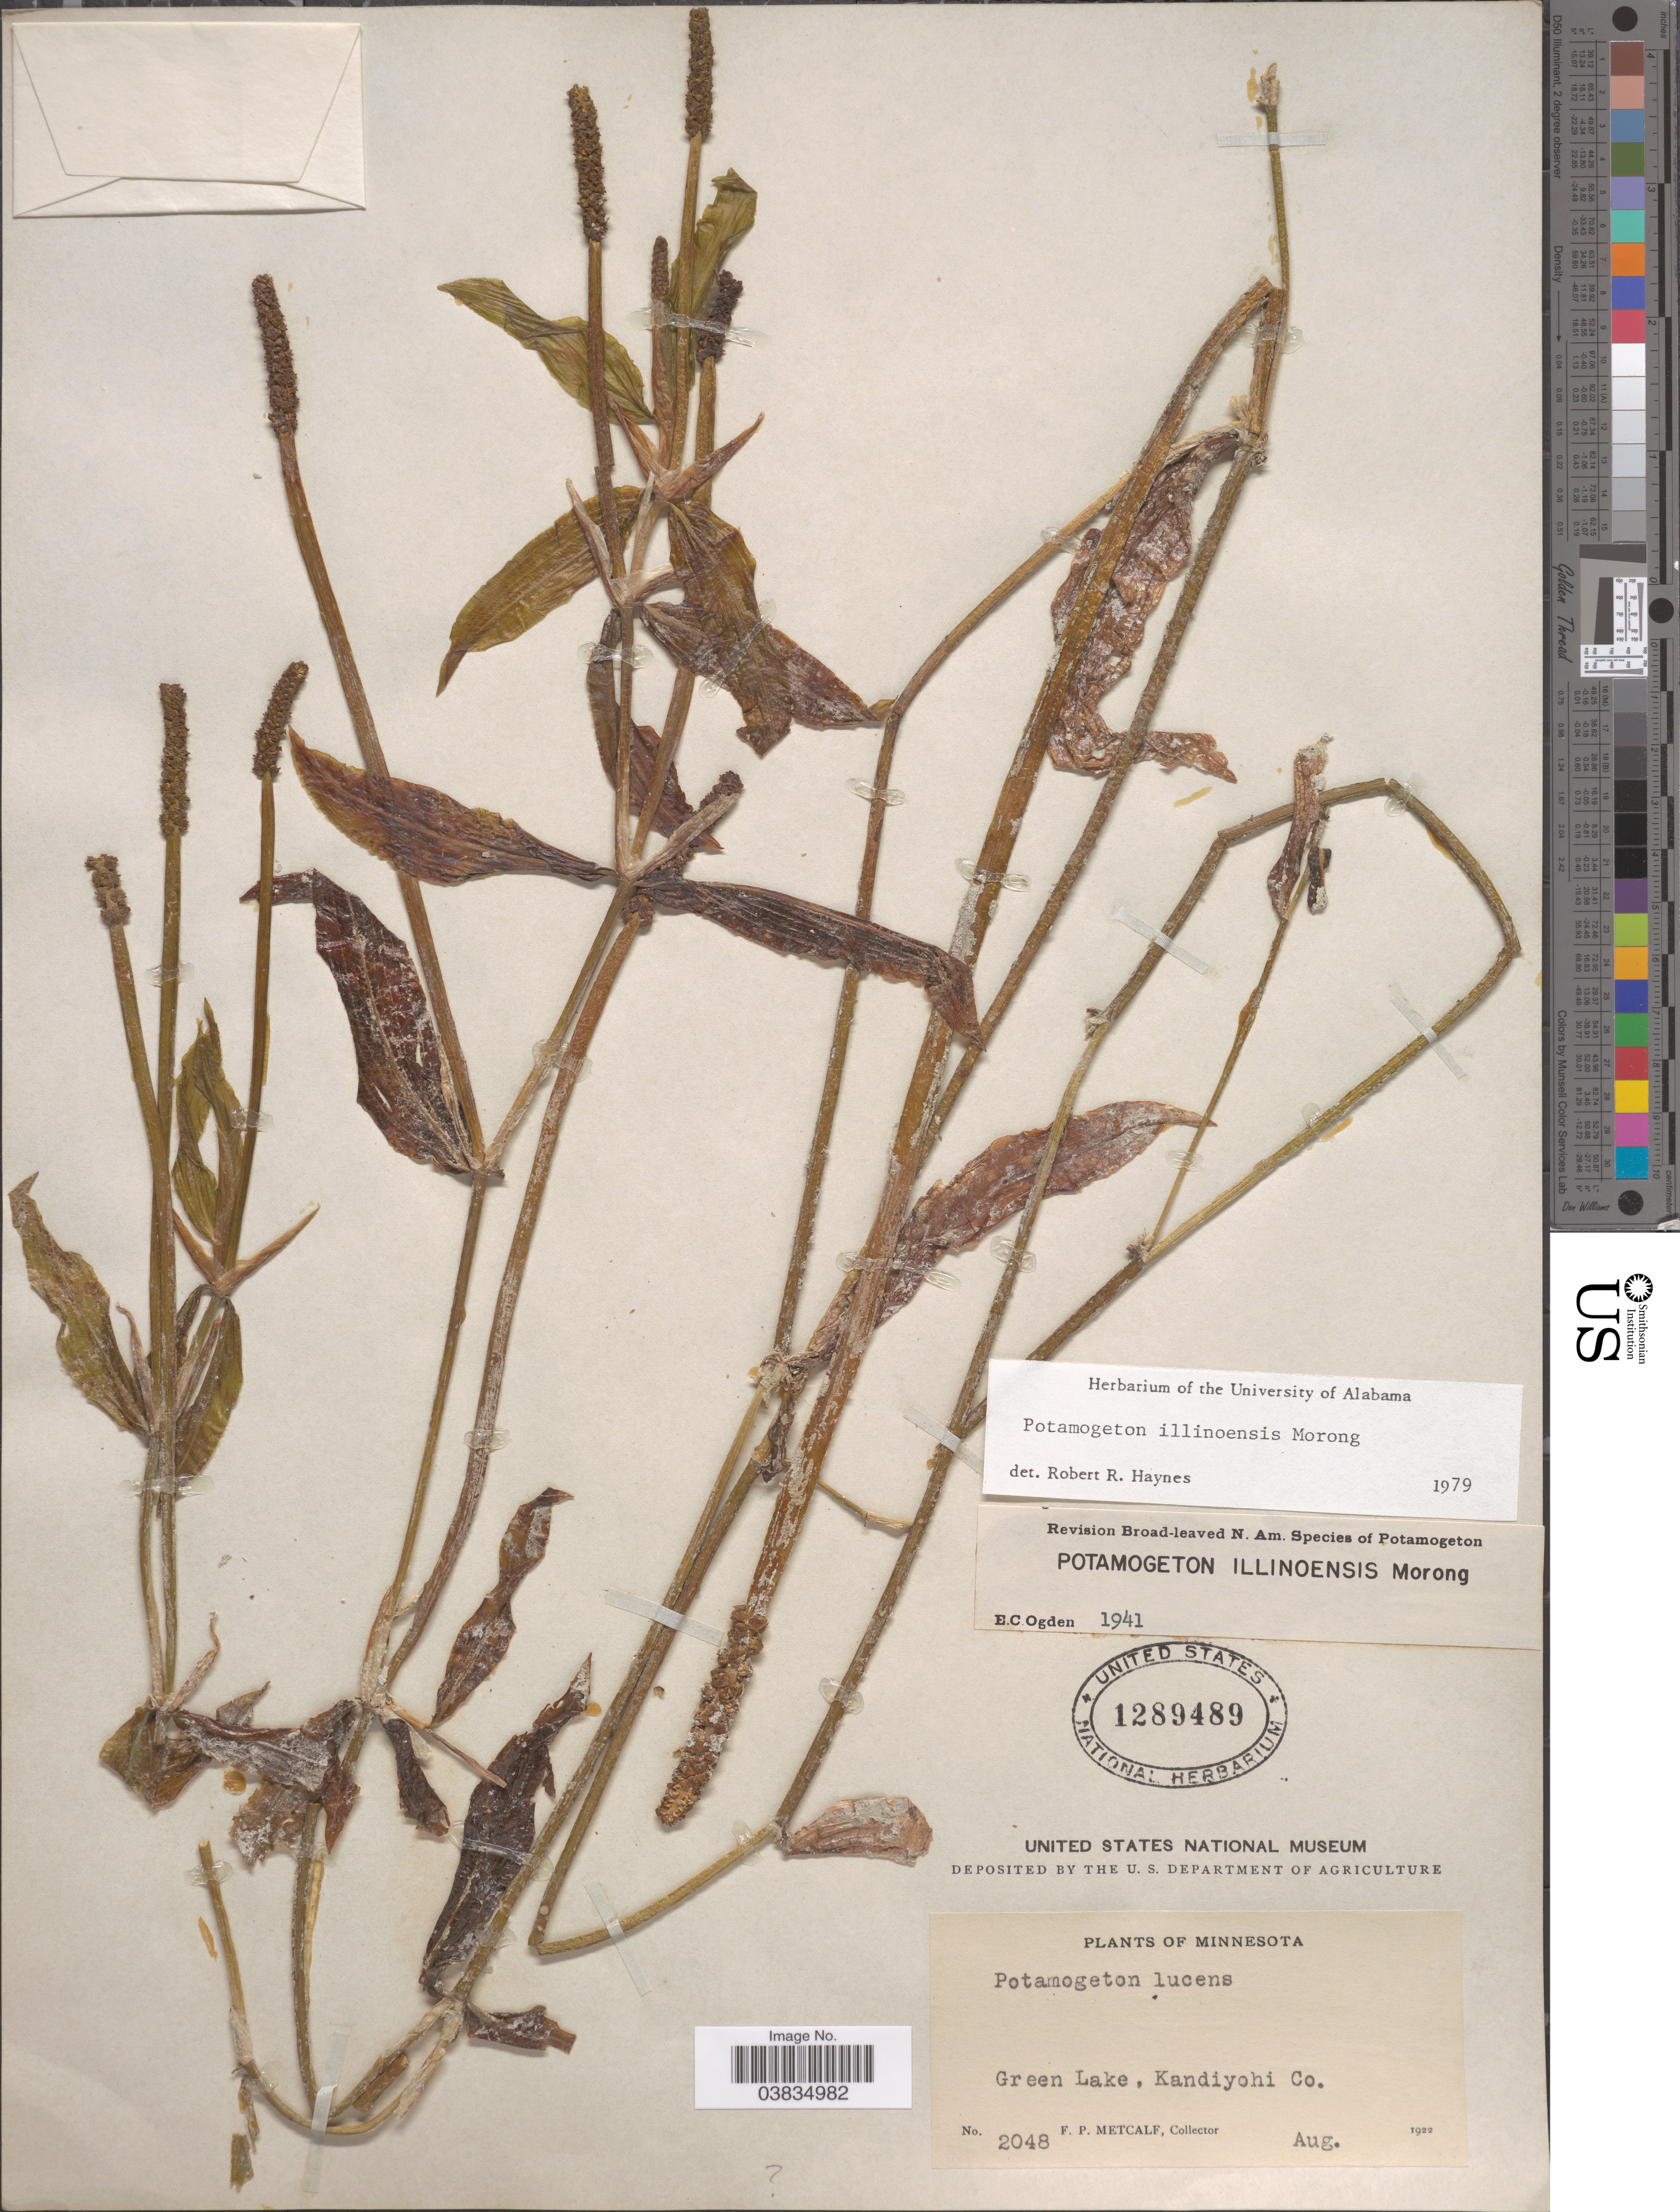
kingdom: Plantae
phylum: Tracheophyta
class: Liliopsida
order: Alismatales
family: Potamogetonaceae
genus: Potamogeton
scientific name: Potamogeton illinoensis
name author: Morong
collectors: F. Metcalf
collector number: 2048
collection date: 1922-08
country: United States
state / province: Minnesota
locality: Green Lake, Kandiyohi Co.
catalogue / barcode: US 1289489